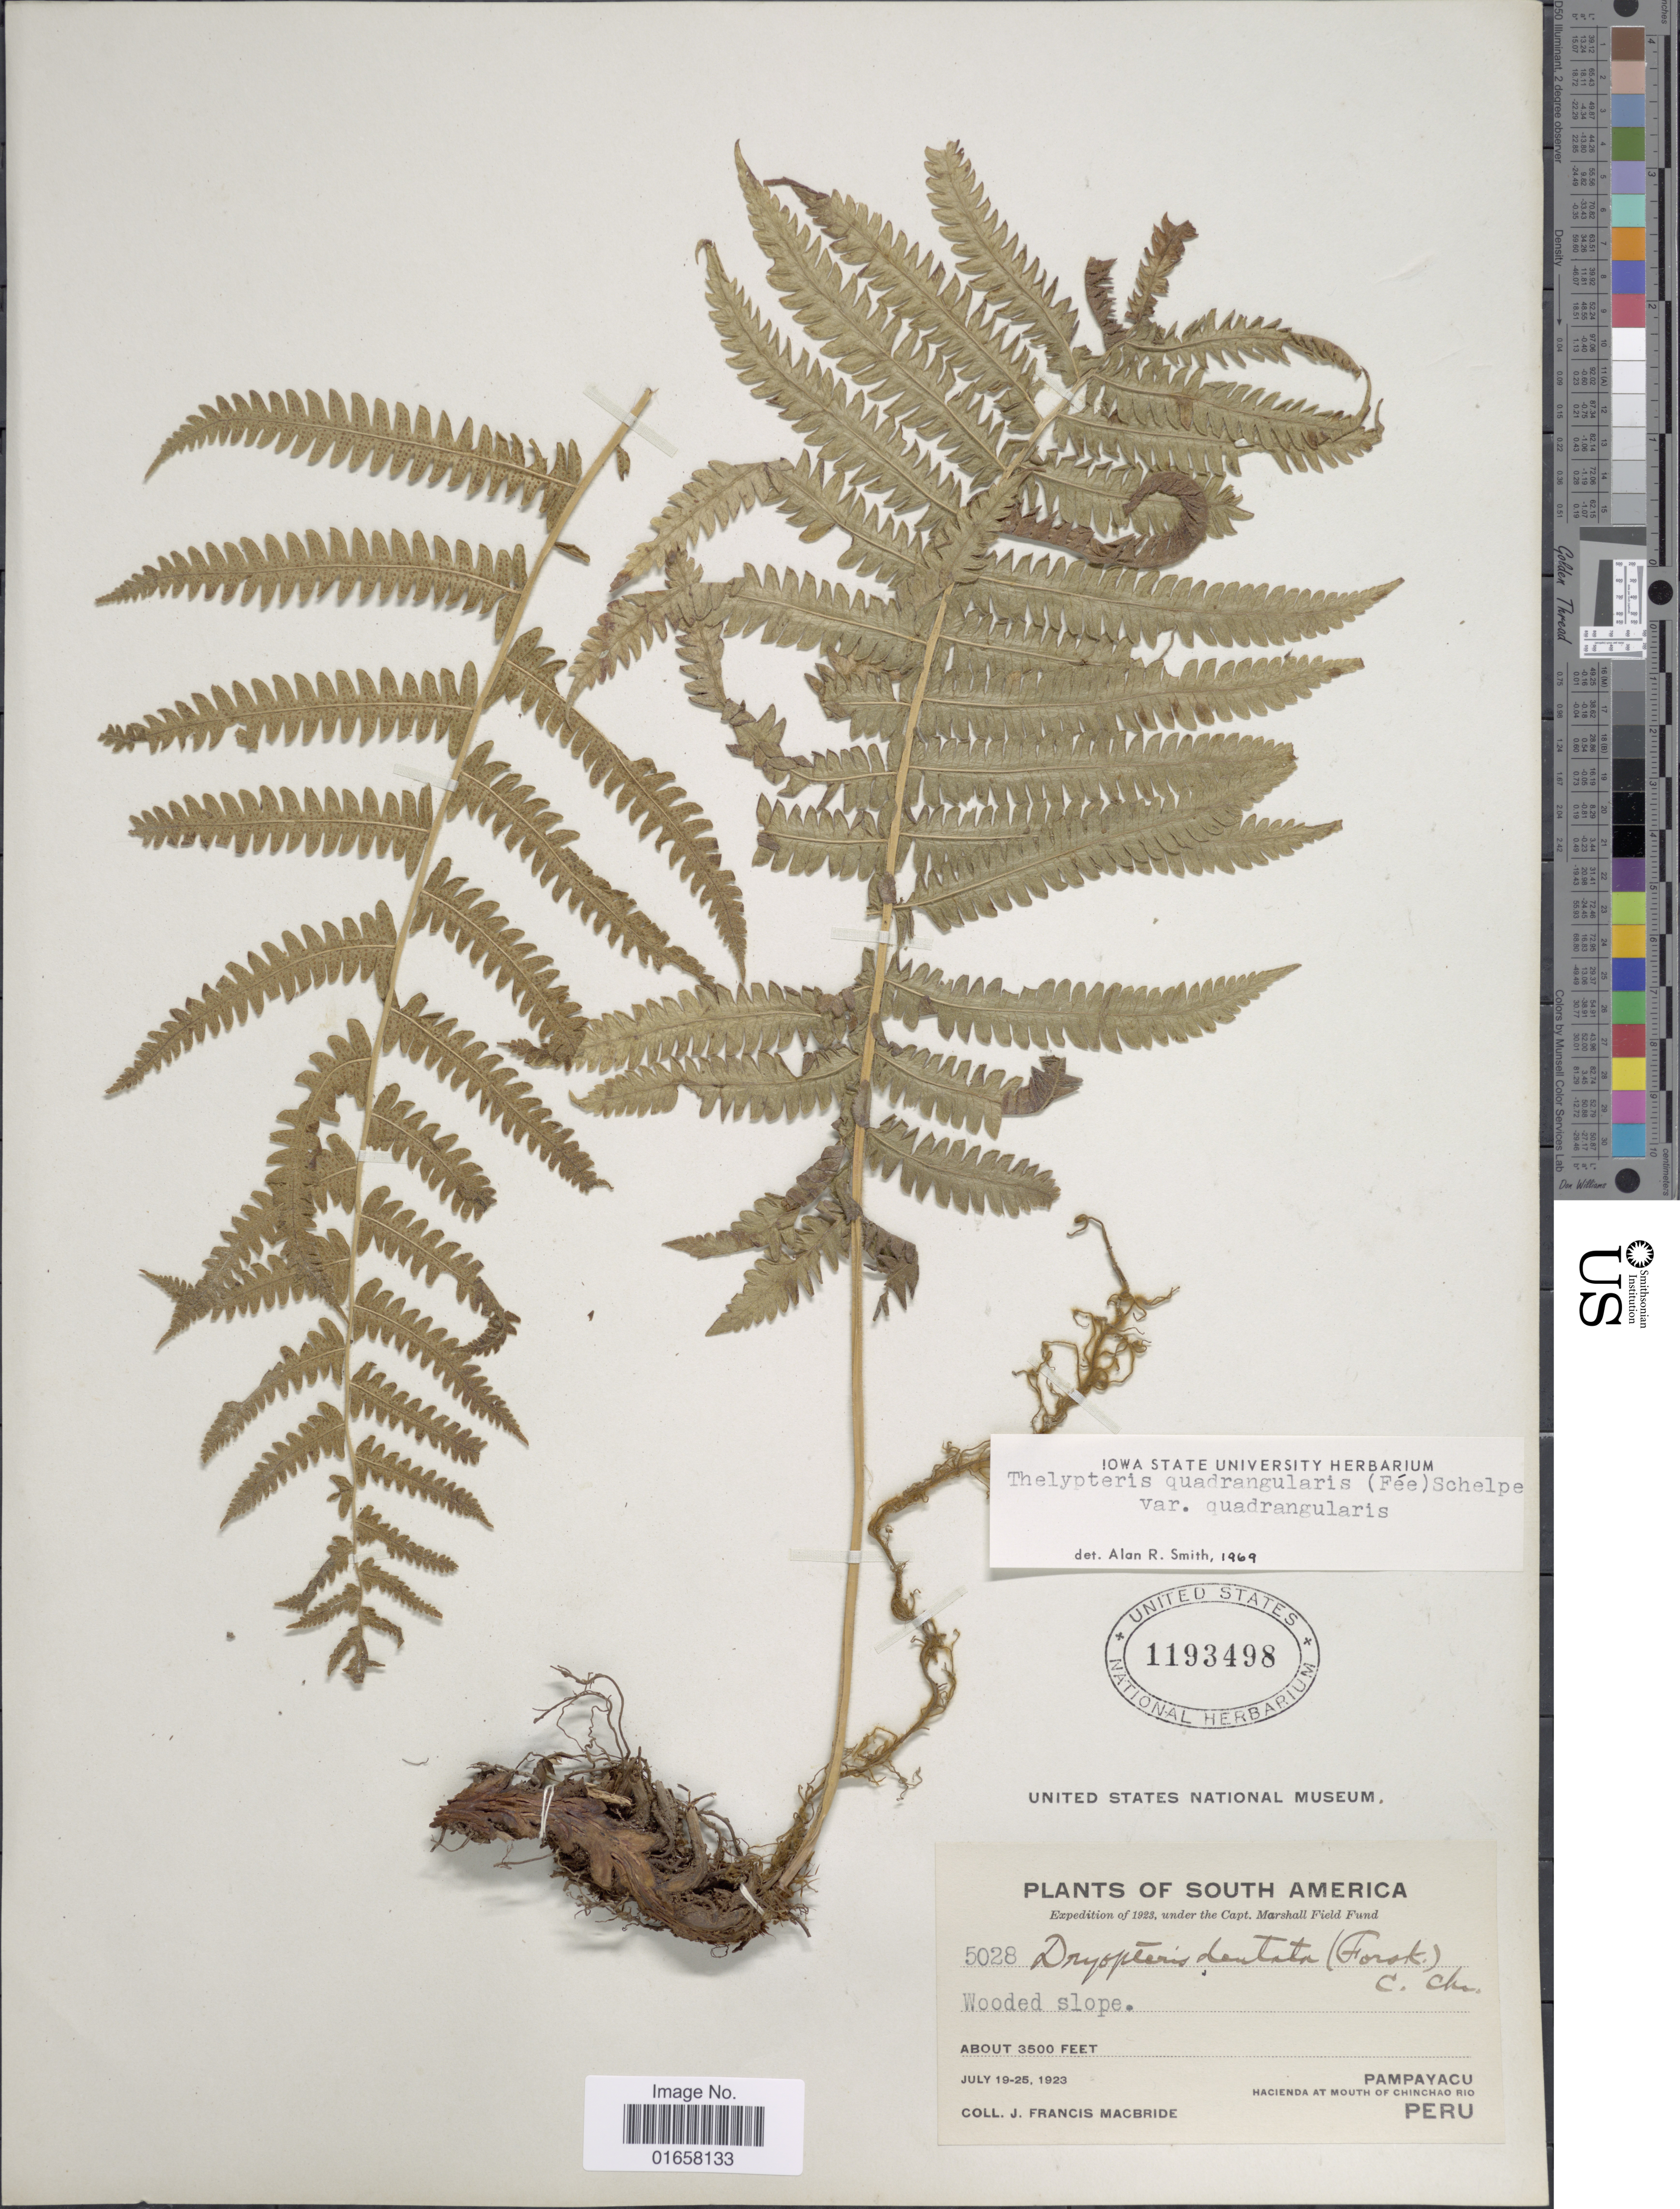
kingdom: Plantae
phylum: Tracheophyta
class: Polypodiopsida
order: Polypodiales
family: Thelypteridaceae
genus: Christella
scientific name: Christella hispidula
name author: (Decne.) Holttum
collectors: J. F. Macbride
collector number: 5028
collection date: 1923-07-19/1923-07-25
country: Peru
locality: South America, Pampayacu, Hacienda at mouth of Chinchao Rio, Peru.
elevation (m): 1067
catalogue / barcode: US 1193498